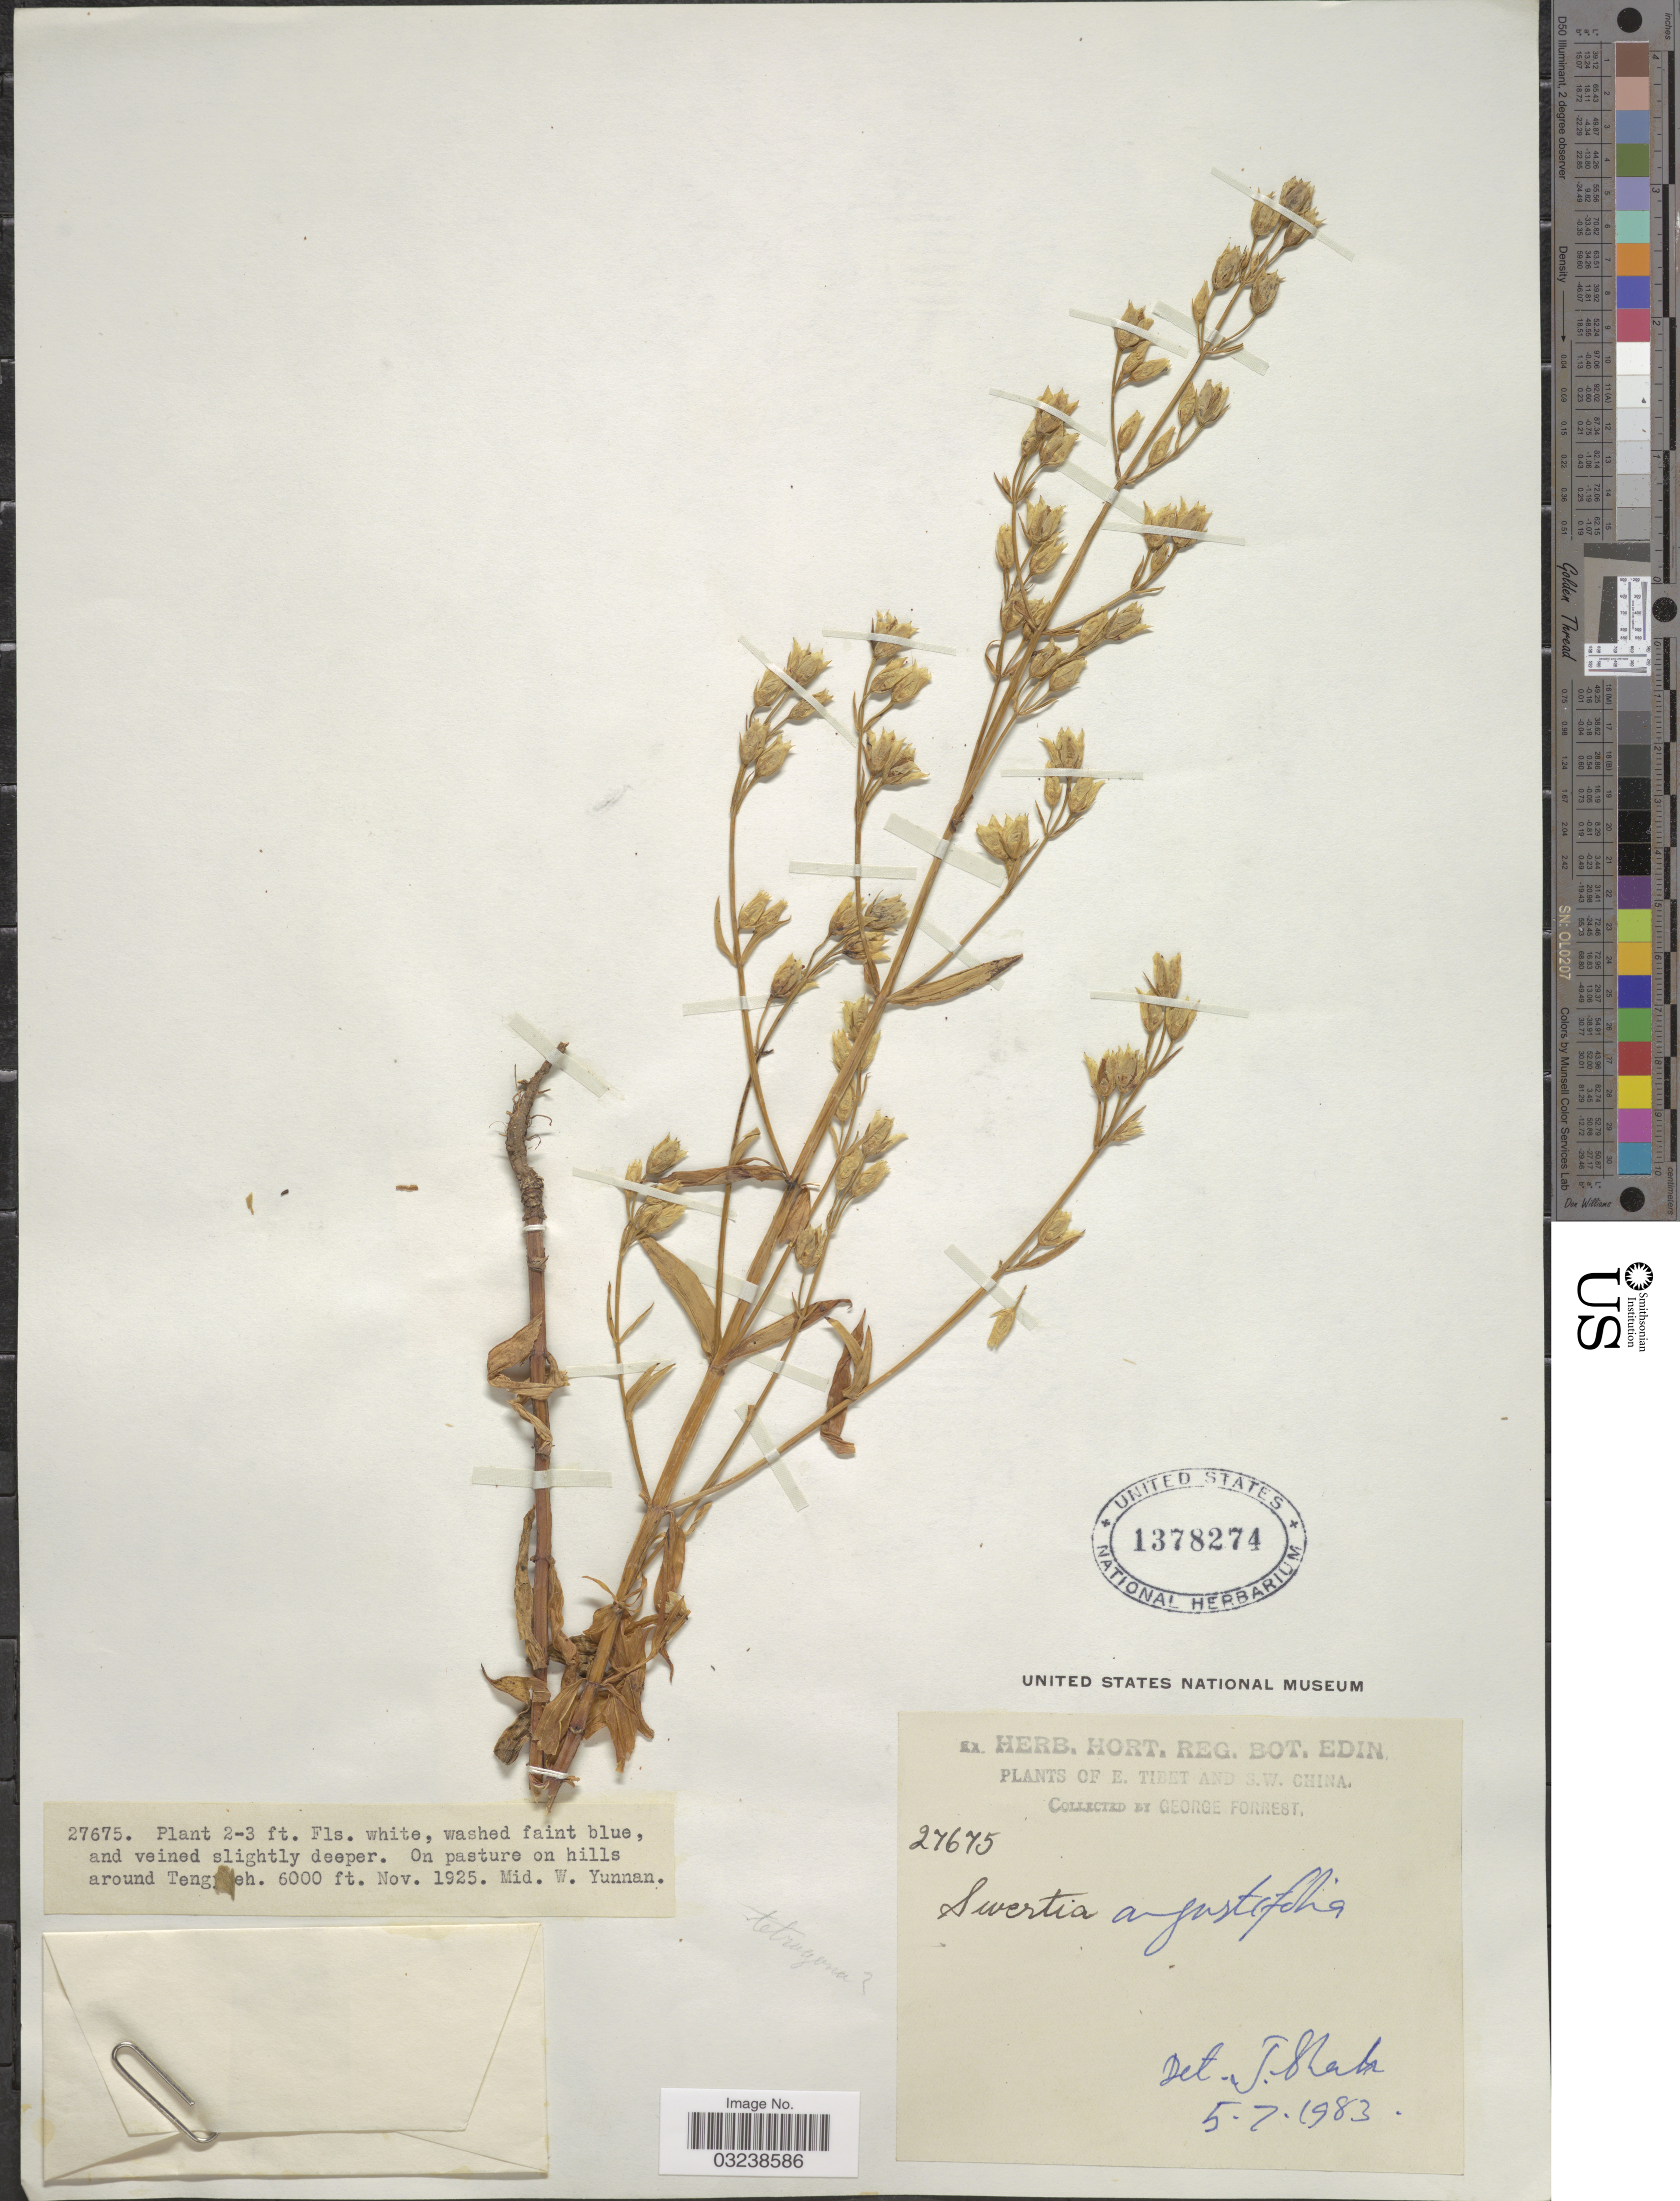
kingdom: Plantae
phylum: Tracheophyta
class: Magnoliopsida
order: Gentianales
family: Gentianaceae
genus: Swertia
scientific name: Swertia angustifolia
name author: Buch.-Ham. ex D. Don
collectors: G. Forrest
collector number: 27675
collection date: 1925-11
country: China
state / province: Yunnan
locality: On pasture on hills around Teng [illegible text]eh. Mid. W. Yunnan. E. Tibet and S.W. China.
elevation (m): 1829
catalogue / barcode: US 1378274